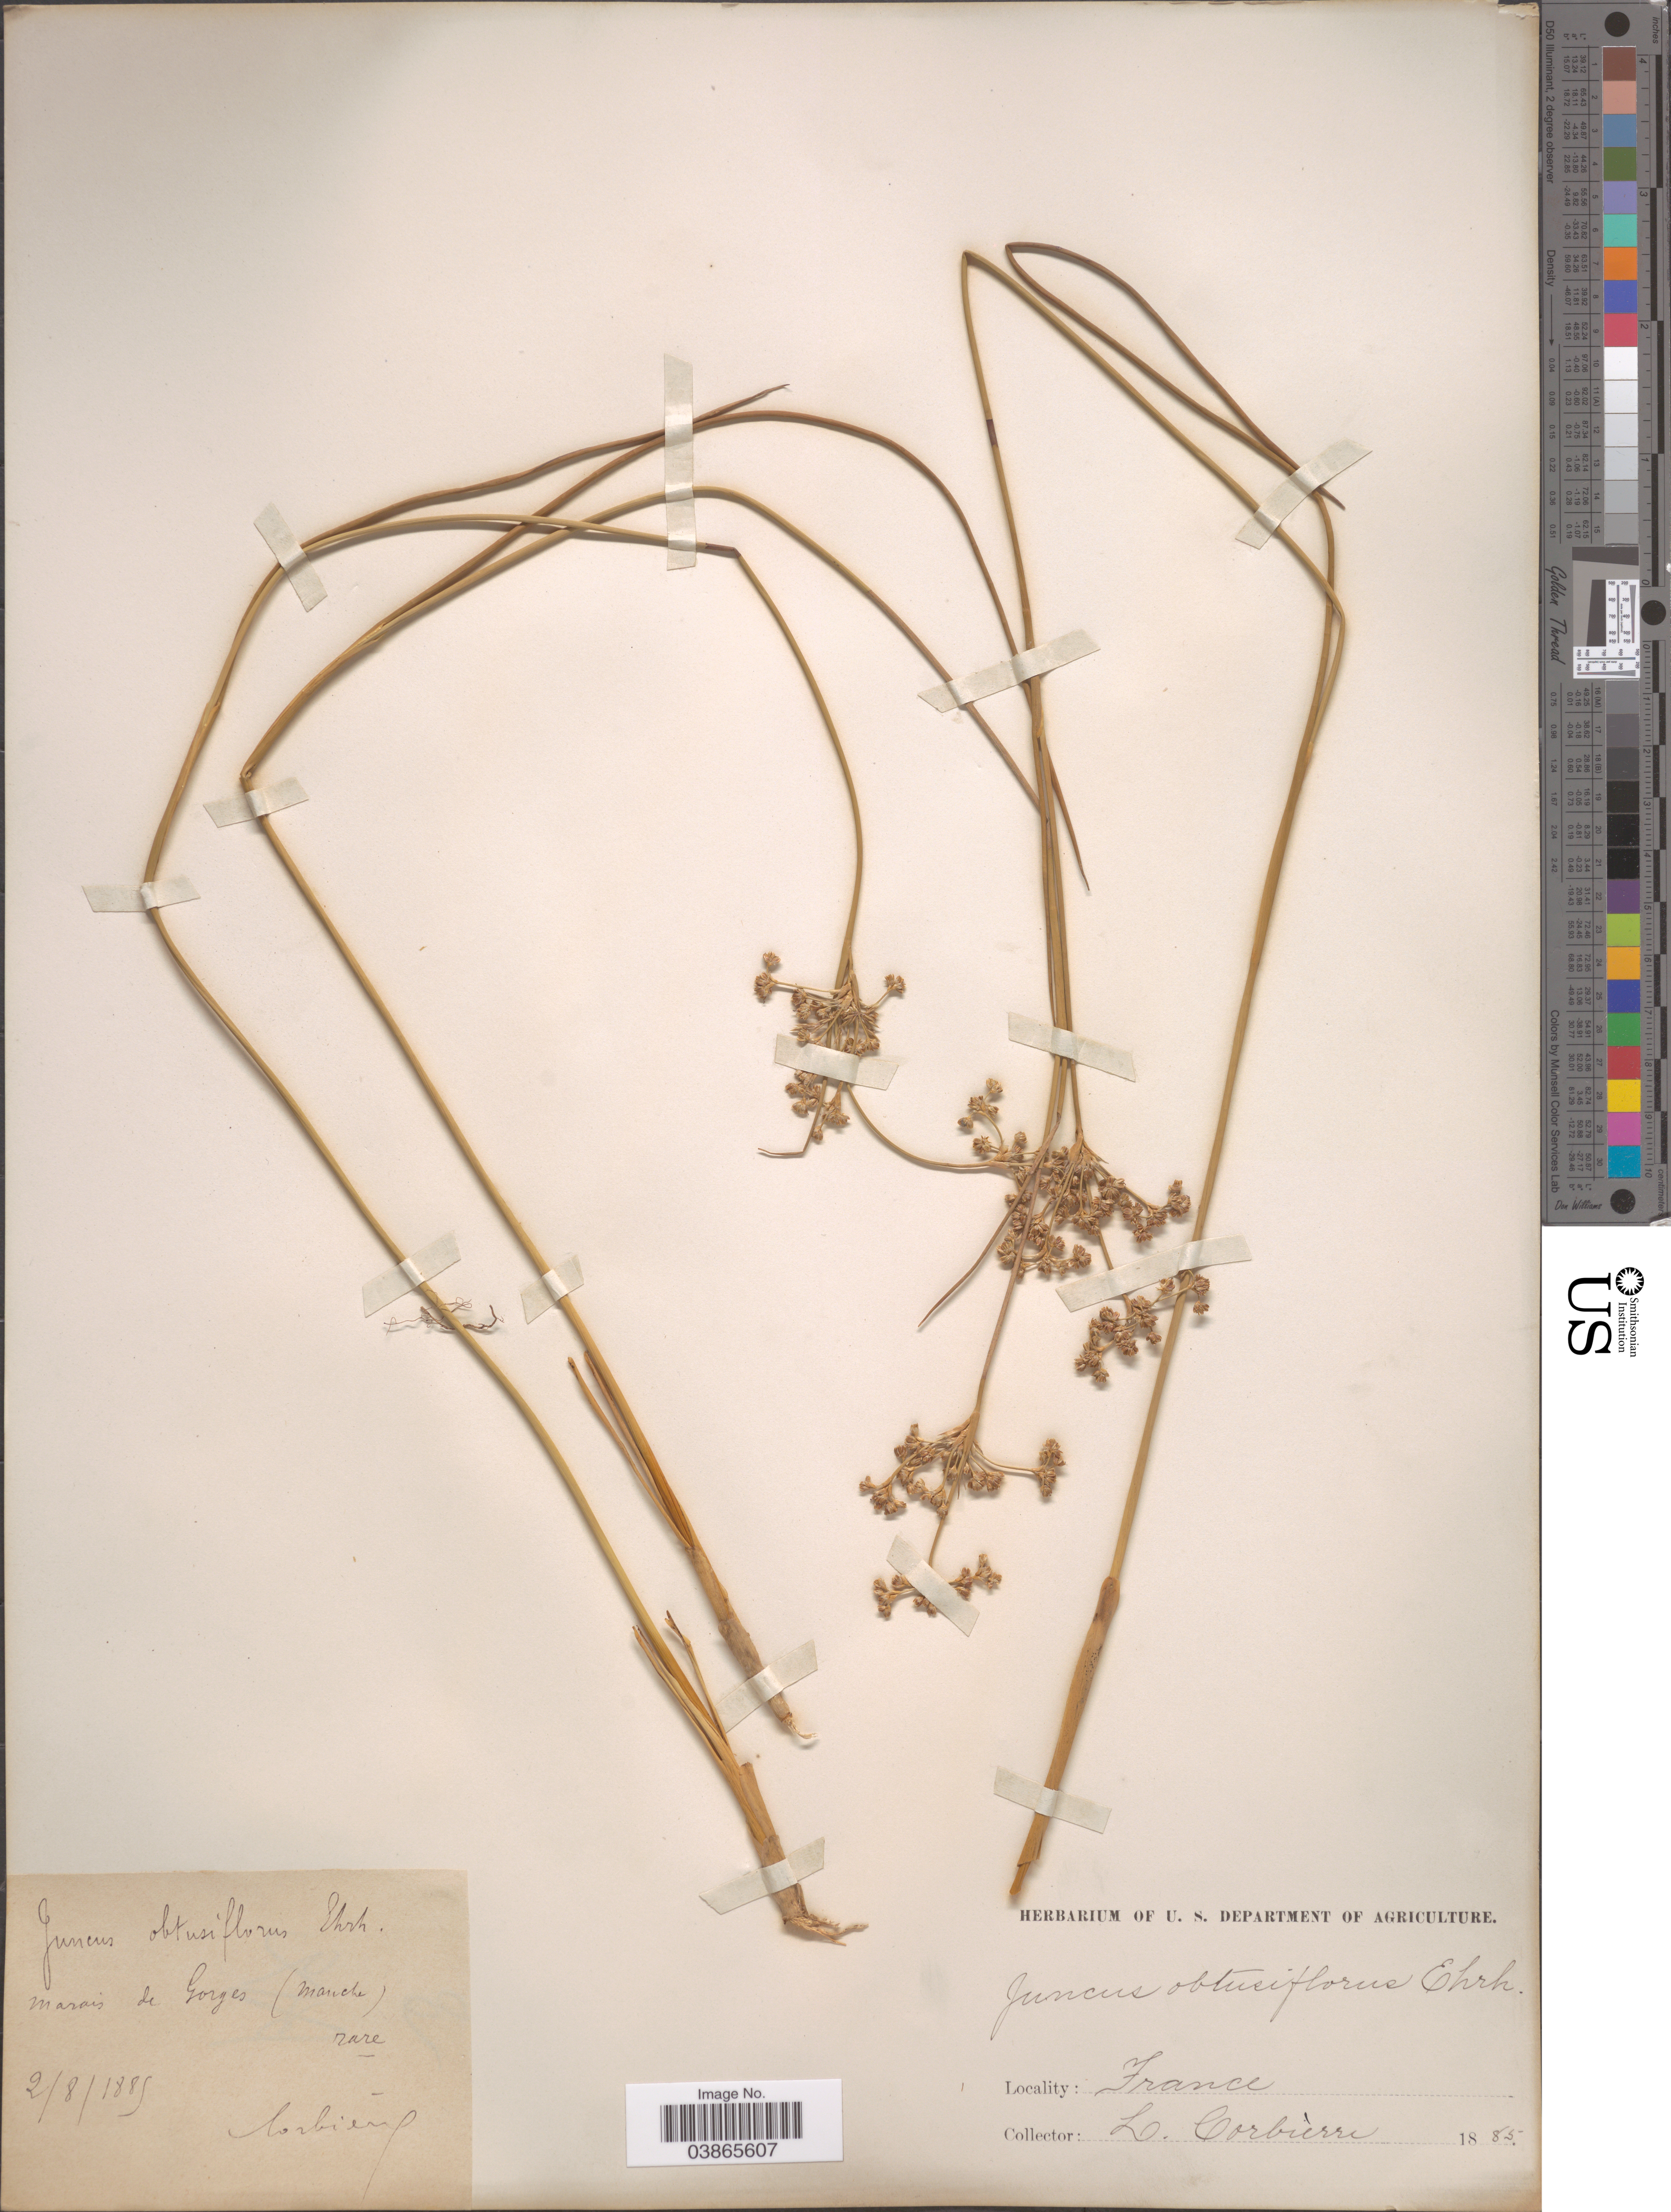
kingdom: Plantae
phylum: Tracheophyta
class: Liliopsida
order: Poales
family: Juncaceae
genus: Juncus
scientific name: Juncus obtusiflorus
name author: Ehrh. ex Hoffm.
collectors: L. Corbière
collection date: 1885-08-02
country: France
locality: Marais de Gorges (manche).